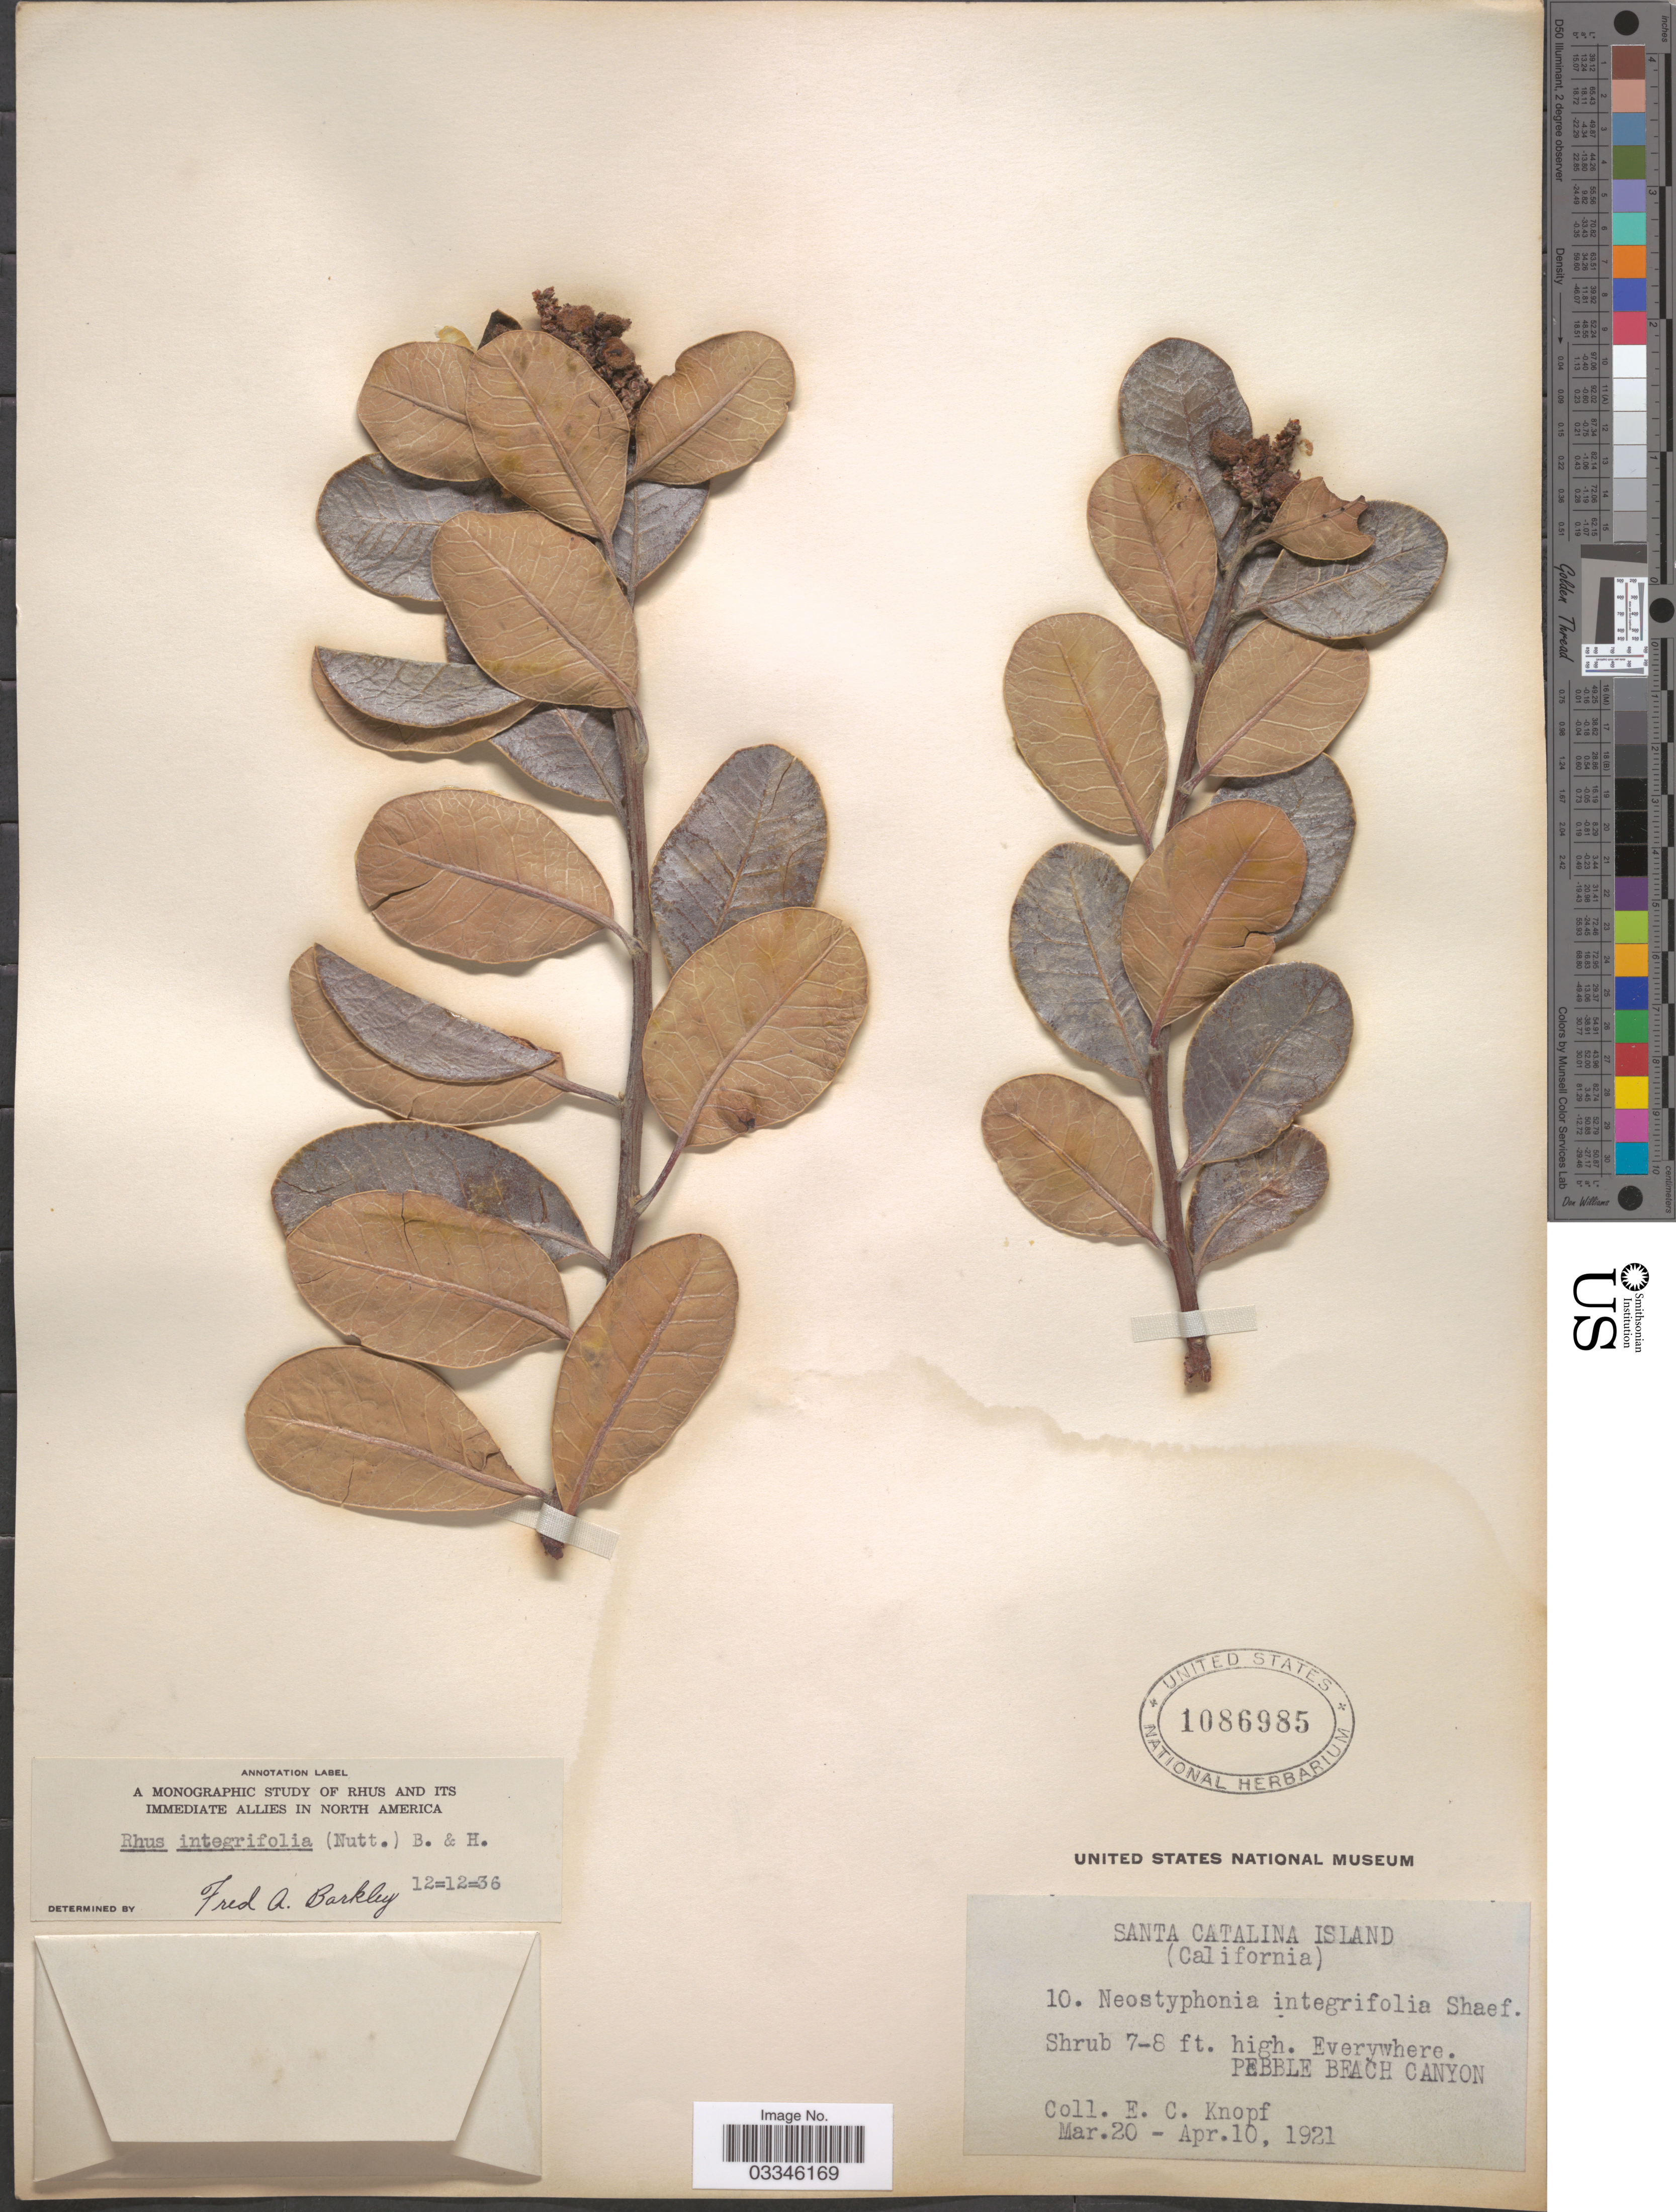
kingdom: Plantae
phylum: Tracheophyta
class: Magnoliopsida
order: Sapindales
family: Anacardiaceae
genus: Rhus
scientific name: Rhus integrifolia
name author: (Nutt.) Benth. & Hook. f. ex W.H. Brewer & S. Watson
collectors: E. Knopf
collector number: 10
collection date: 1921-03-20/1921-04-10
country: United States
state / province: California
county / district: Los Angeles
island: Santa Catalina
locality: Santa Catalina Island. Pebble Beach Canyon.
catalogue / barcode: US 1086985